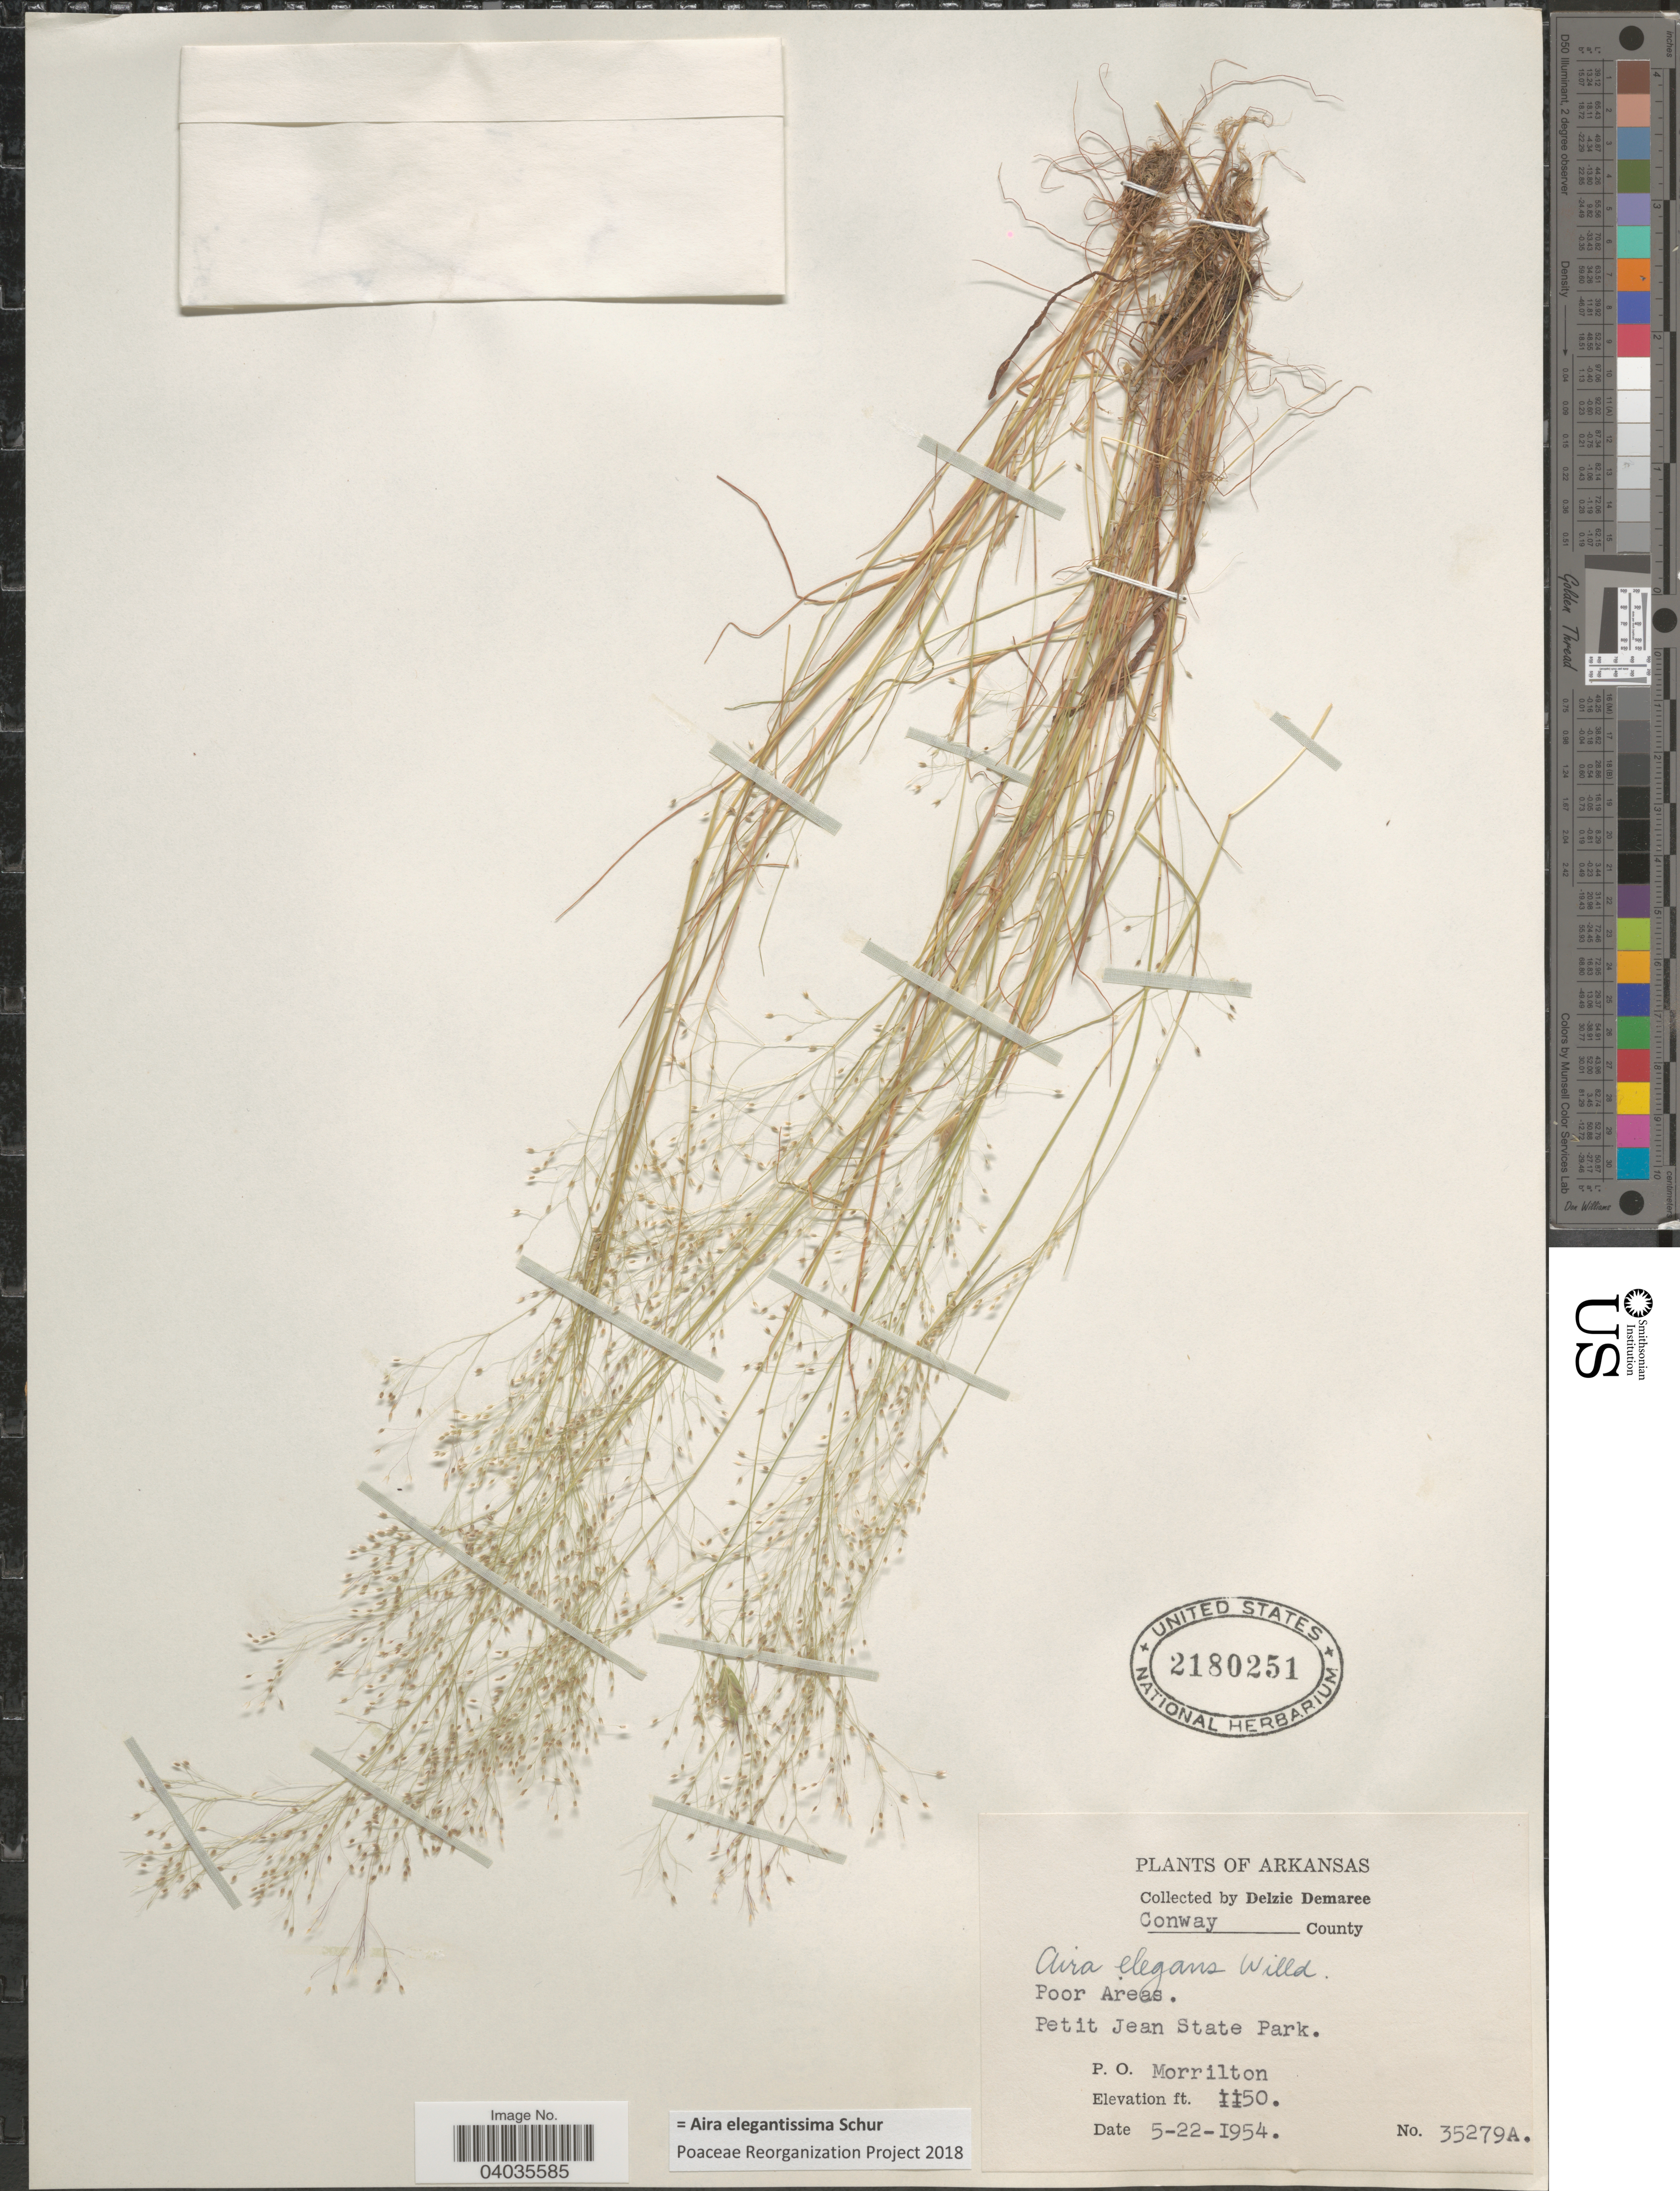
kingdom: Plantae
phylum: Tracheophyta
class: Liliopsida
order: Poales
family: Poaceae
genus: Aira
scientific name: Aira elegantissima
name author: Schur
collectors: D. Demaree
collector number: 35279A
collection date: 1954-05-22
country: United States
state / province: Arkansas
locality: Conway County. Petit Jean State Park. P. O. Morrilton.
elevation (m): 351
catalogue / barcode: US 2180251